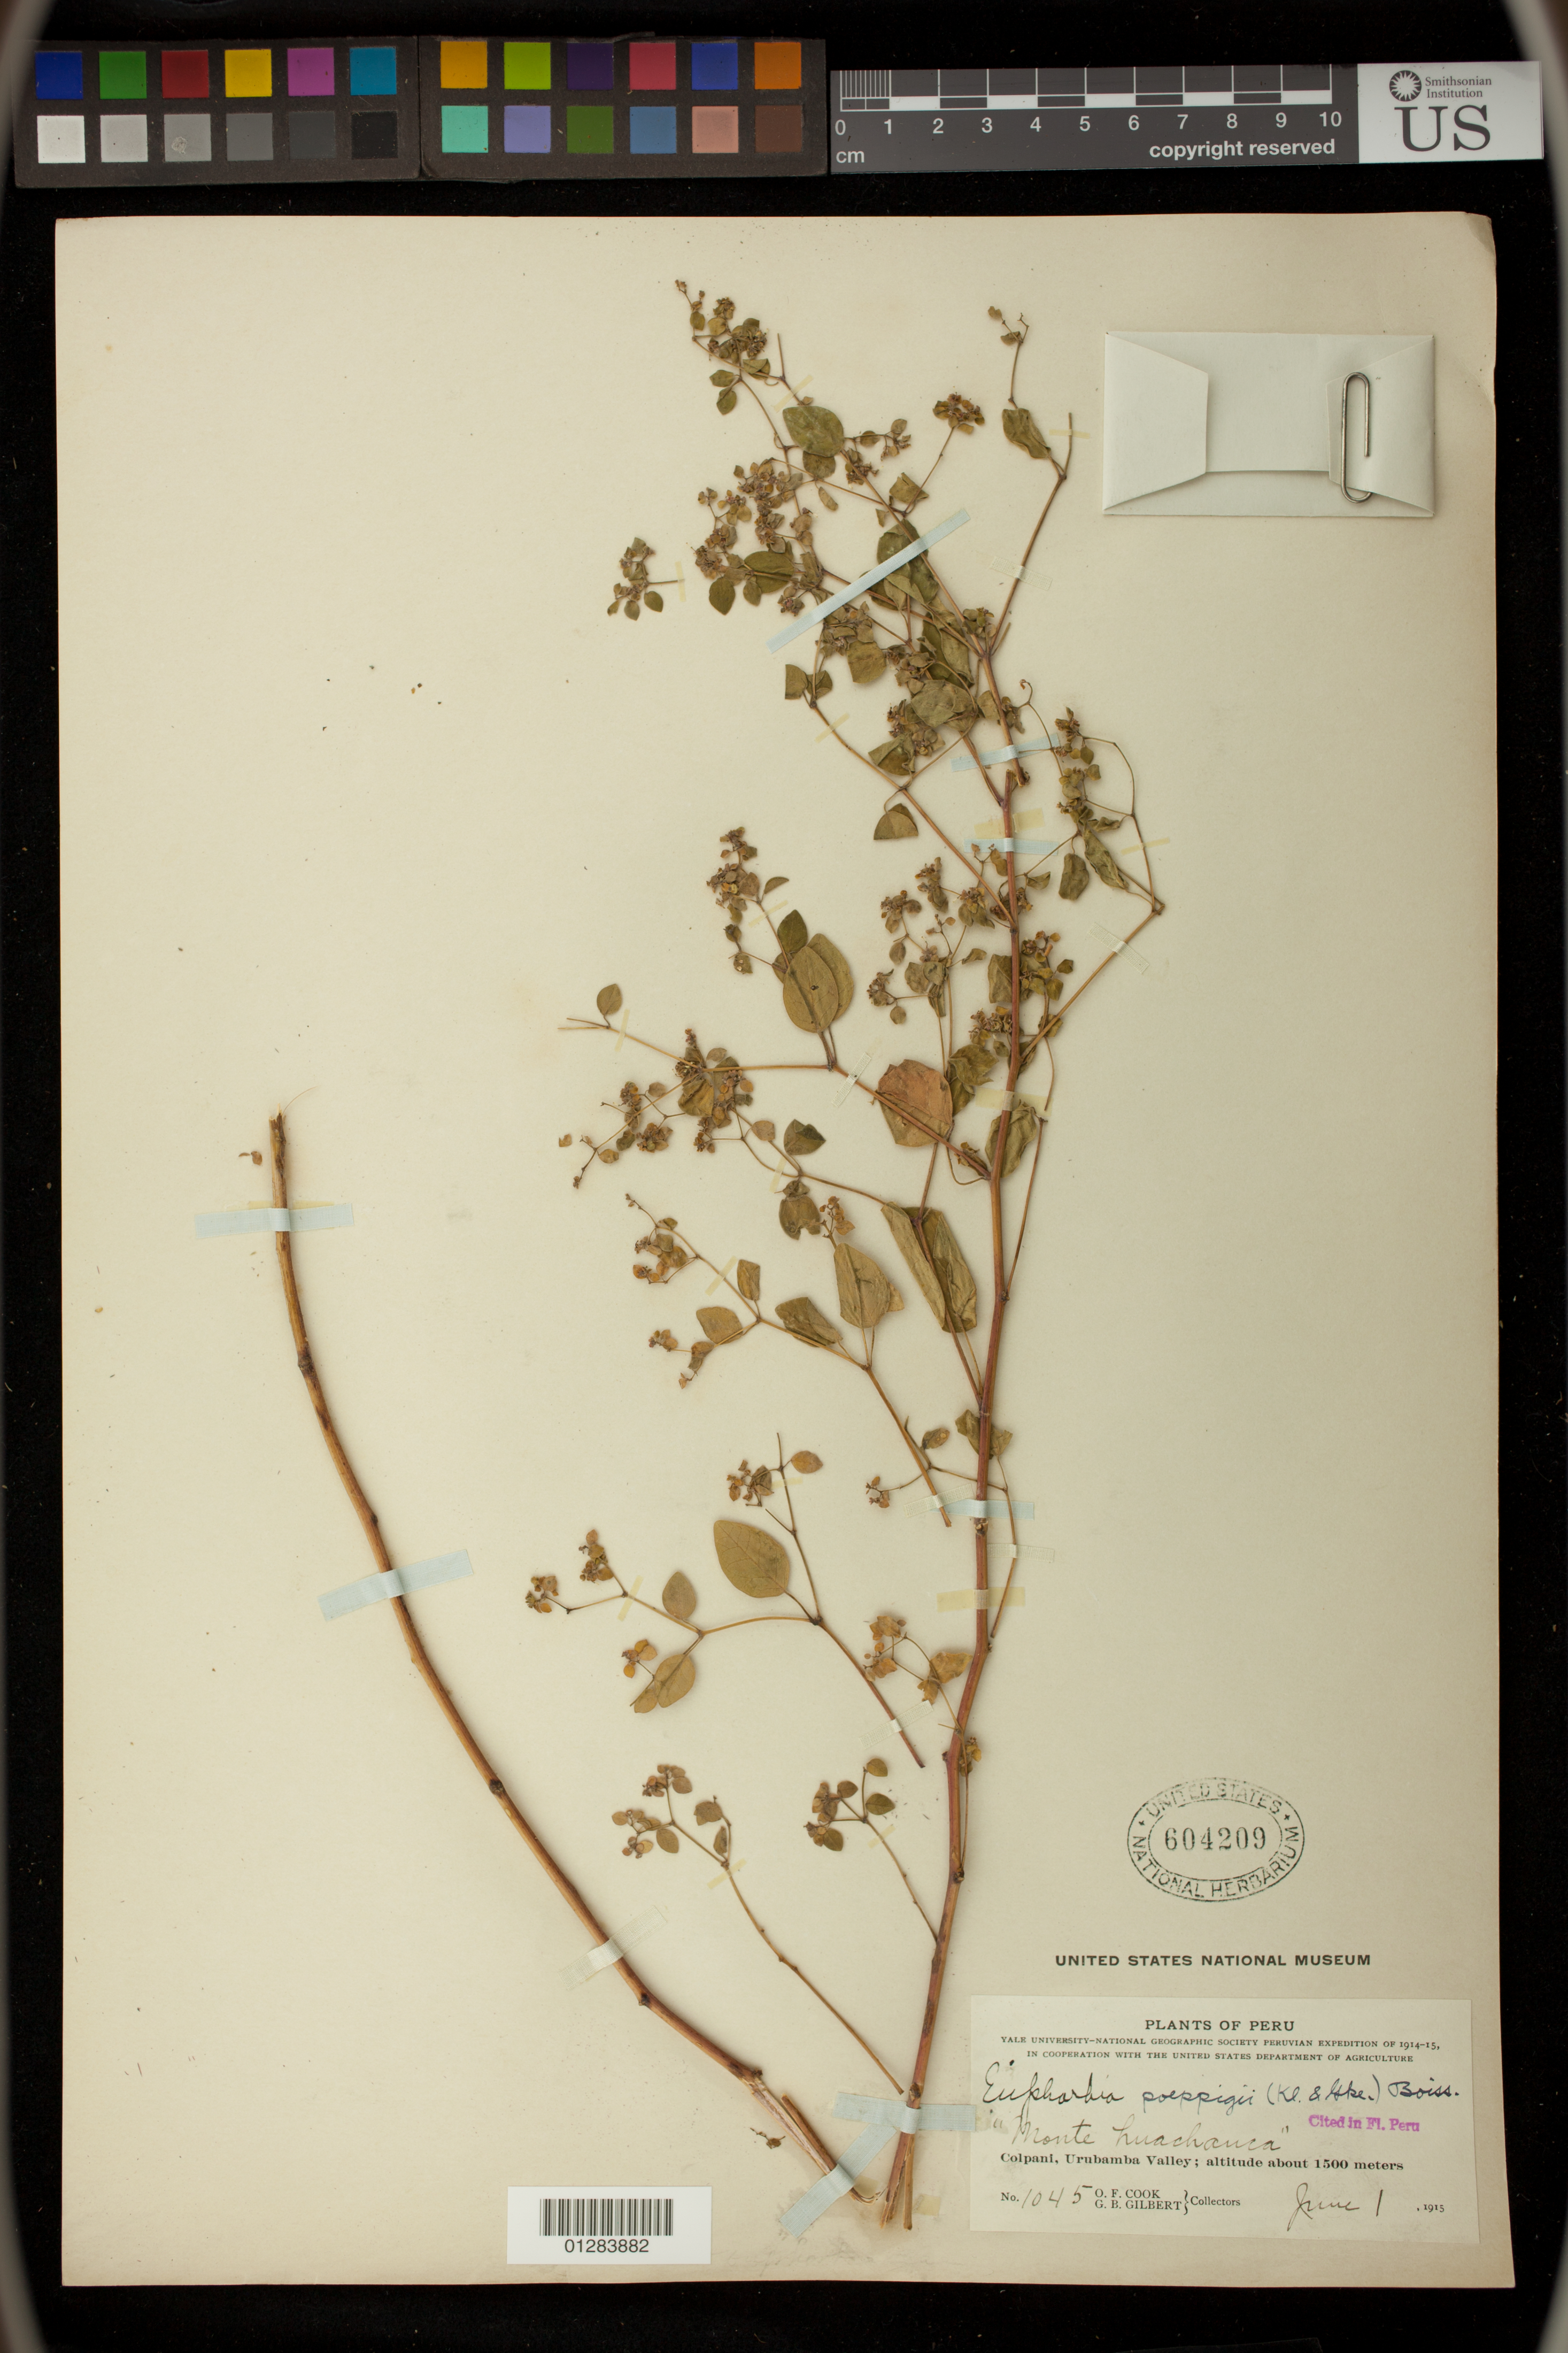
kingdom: Plantae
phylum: Tracheophyta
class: Magnoliopsida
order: Malpighiales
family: Euphorbiaceae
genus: Euphorbia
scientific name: Euphorbia poeppigii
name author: (Klotzsch & Garcke) Boiss.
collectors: O. F. Cook & G. B. Gilbert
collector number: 1045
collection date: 1915-06-01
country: Peru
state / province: Cusco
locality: Monte huachanca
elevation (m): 1500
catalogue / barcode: US 604209